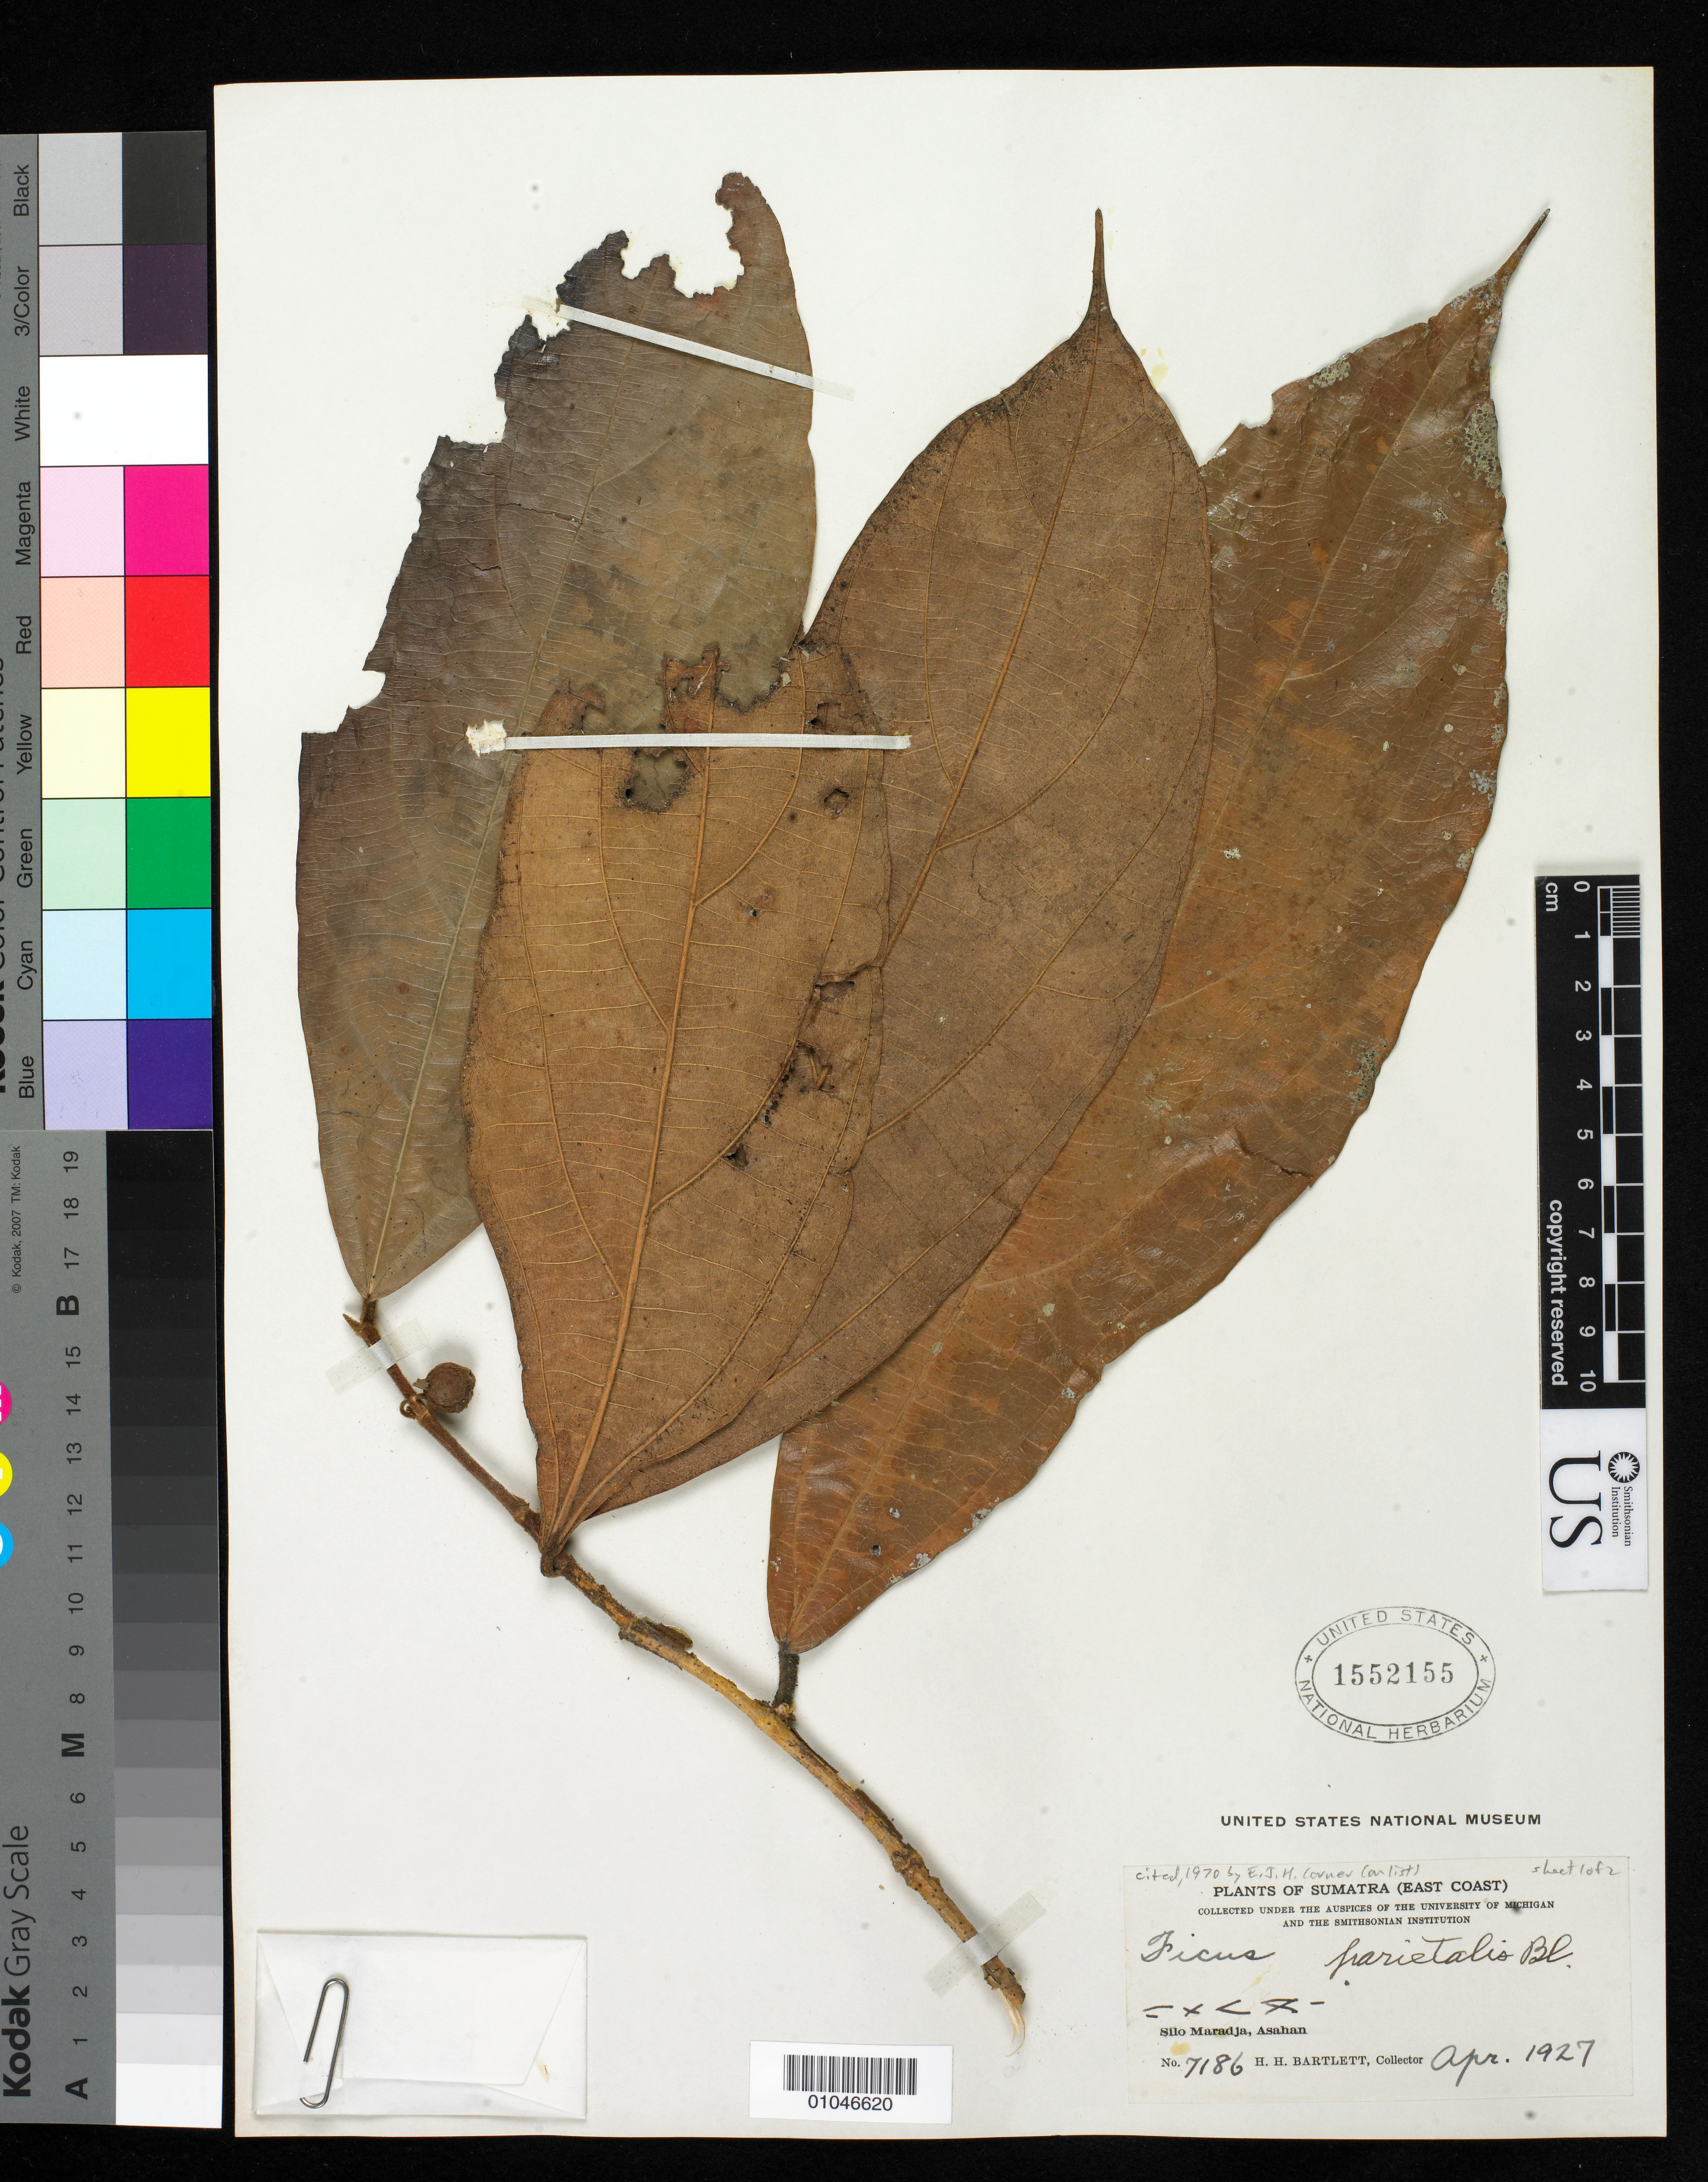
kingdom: Plantae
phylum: Tracheophyta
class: Magnoliopsida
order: Rosales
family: Moraceae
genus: Ficus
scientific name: Ficus parietalis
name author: Blume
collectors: H. H. Bartlett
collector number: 7186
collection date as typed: Apr 1927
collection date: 1927-04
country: Indonesia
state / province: Sumatra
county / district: Sumatera Utara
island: Sumatra I.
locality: (East Coast) Silo Maradja, Asahan, Sumatra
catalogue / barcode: US 1552155